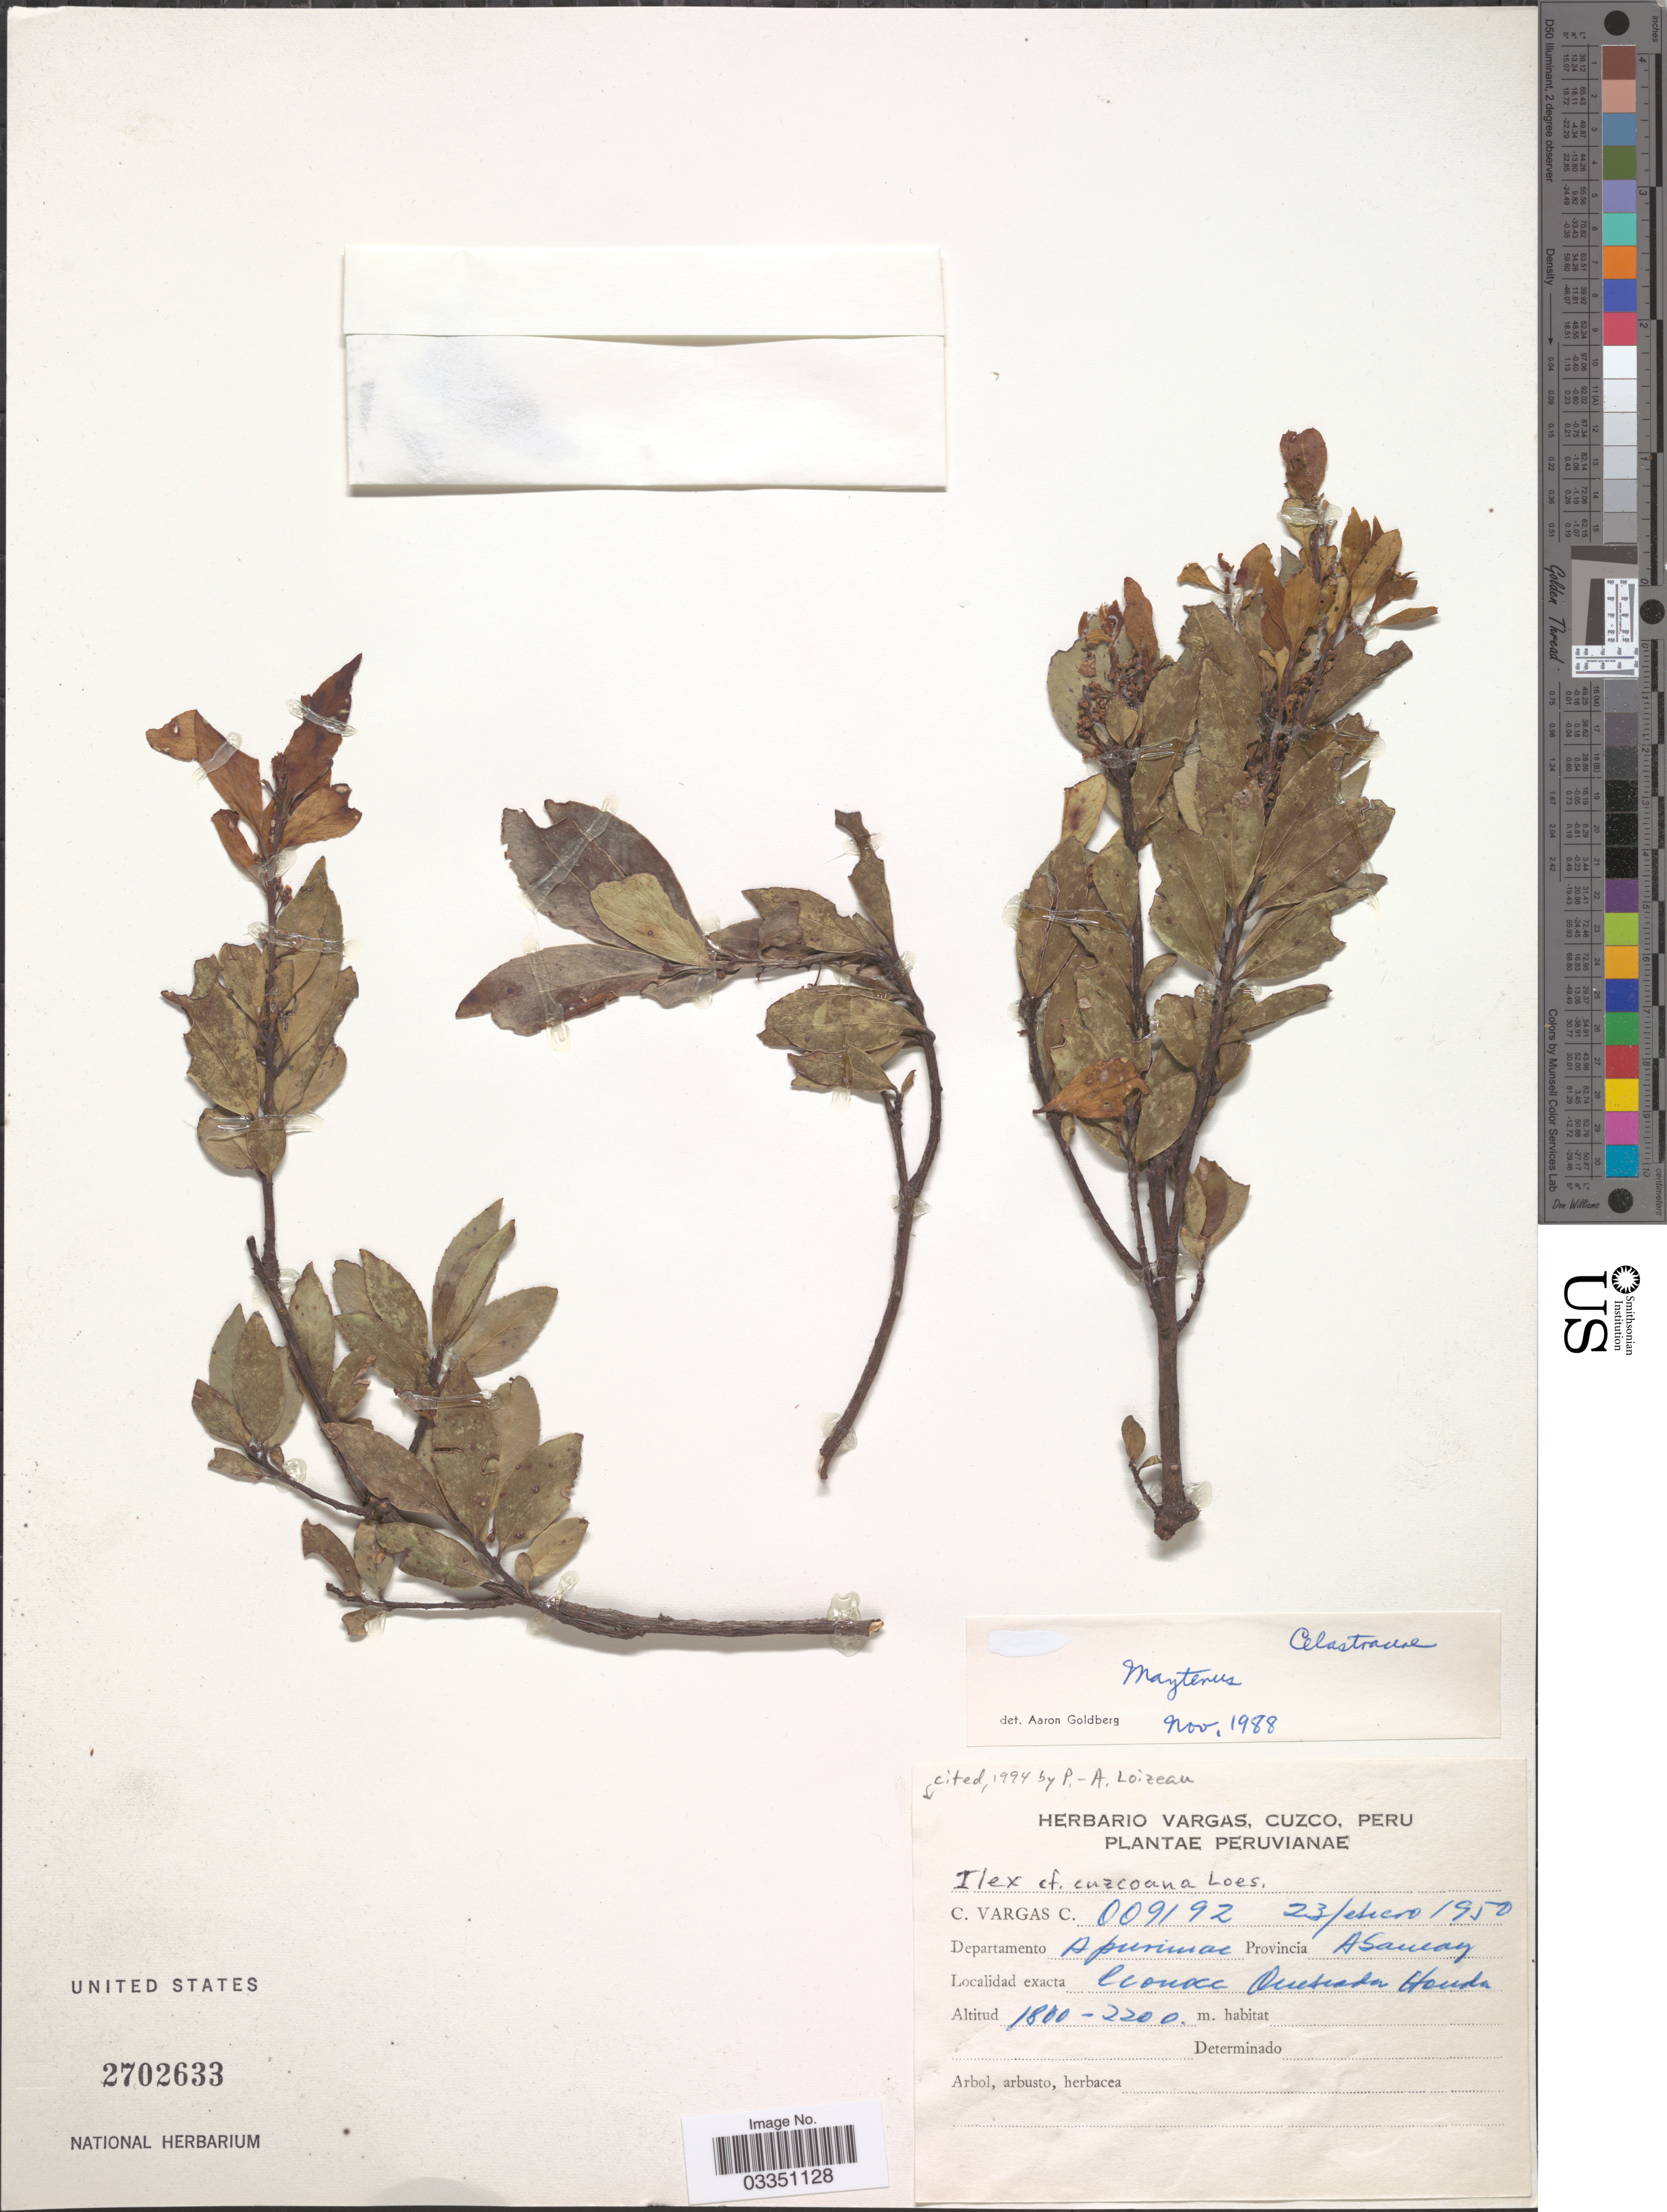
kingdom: Plantae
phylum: Tracheophyta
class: Magnoliopsida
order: Aquifoliales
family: Aquifoliaceae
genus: Ilex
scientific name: Ilex cuzcoana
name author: Loes.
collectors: C. Vargas Calderón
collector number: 009192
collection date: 1950-02-23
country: Peru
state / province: Apurímac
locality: Departamento Apurimac. Provincia Abancay.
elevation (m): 1800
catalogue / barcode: US 2702633